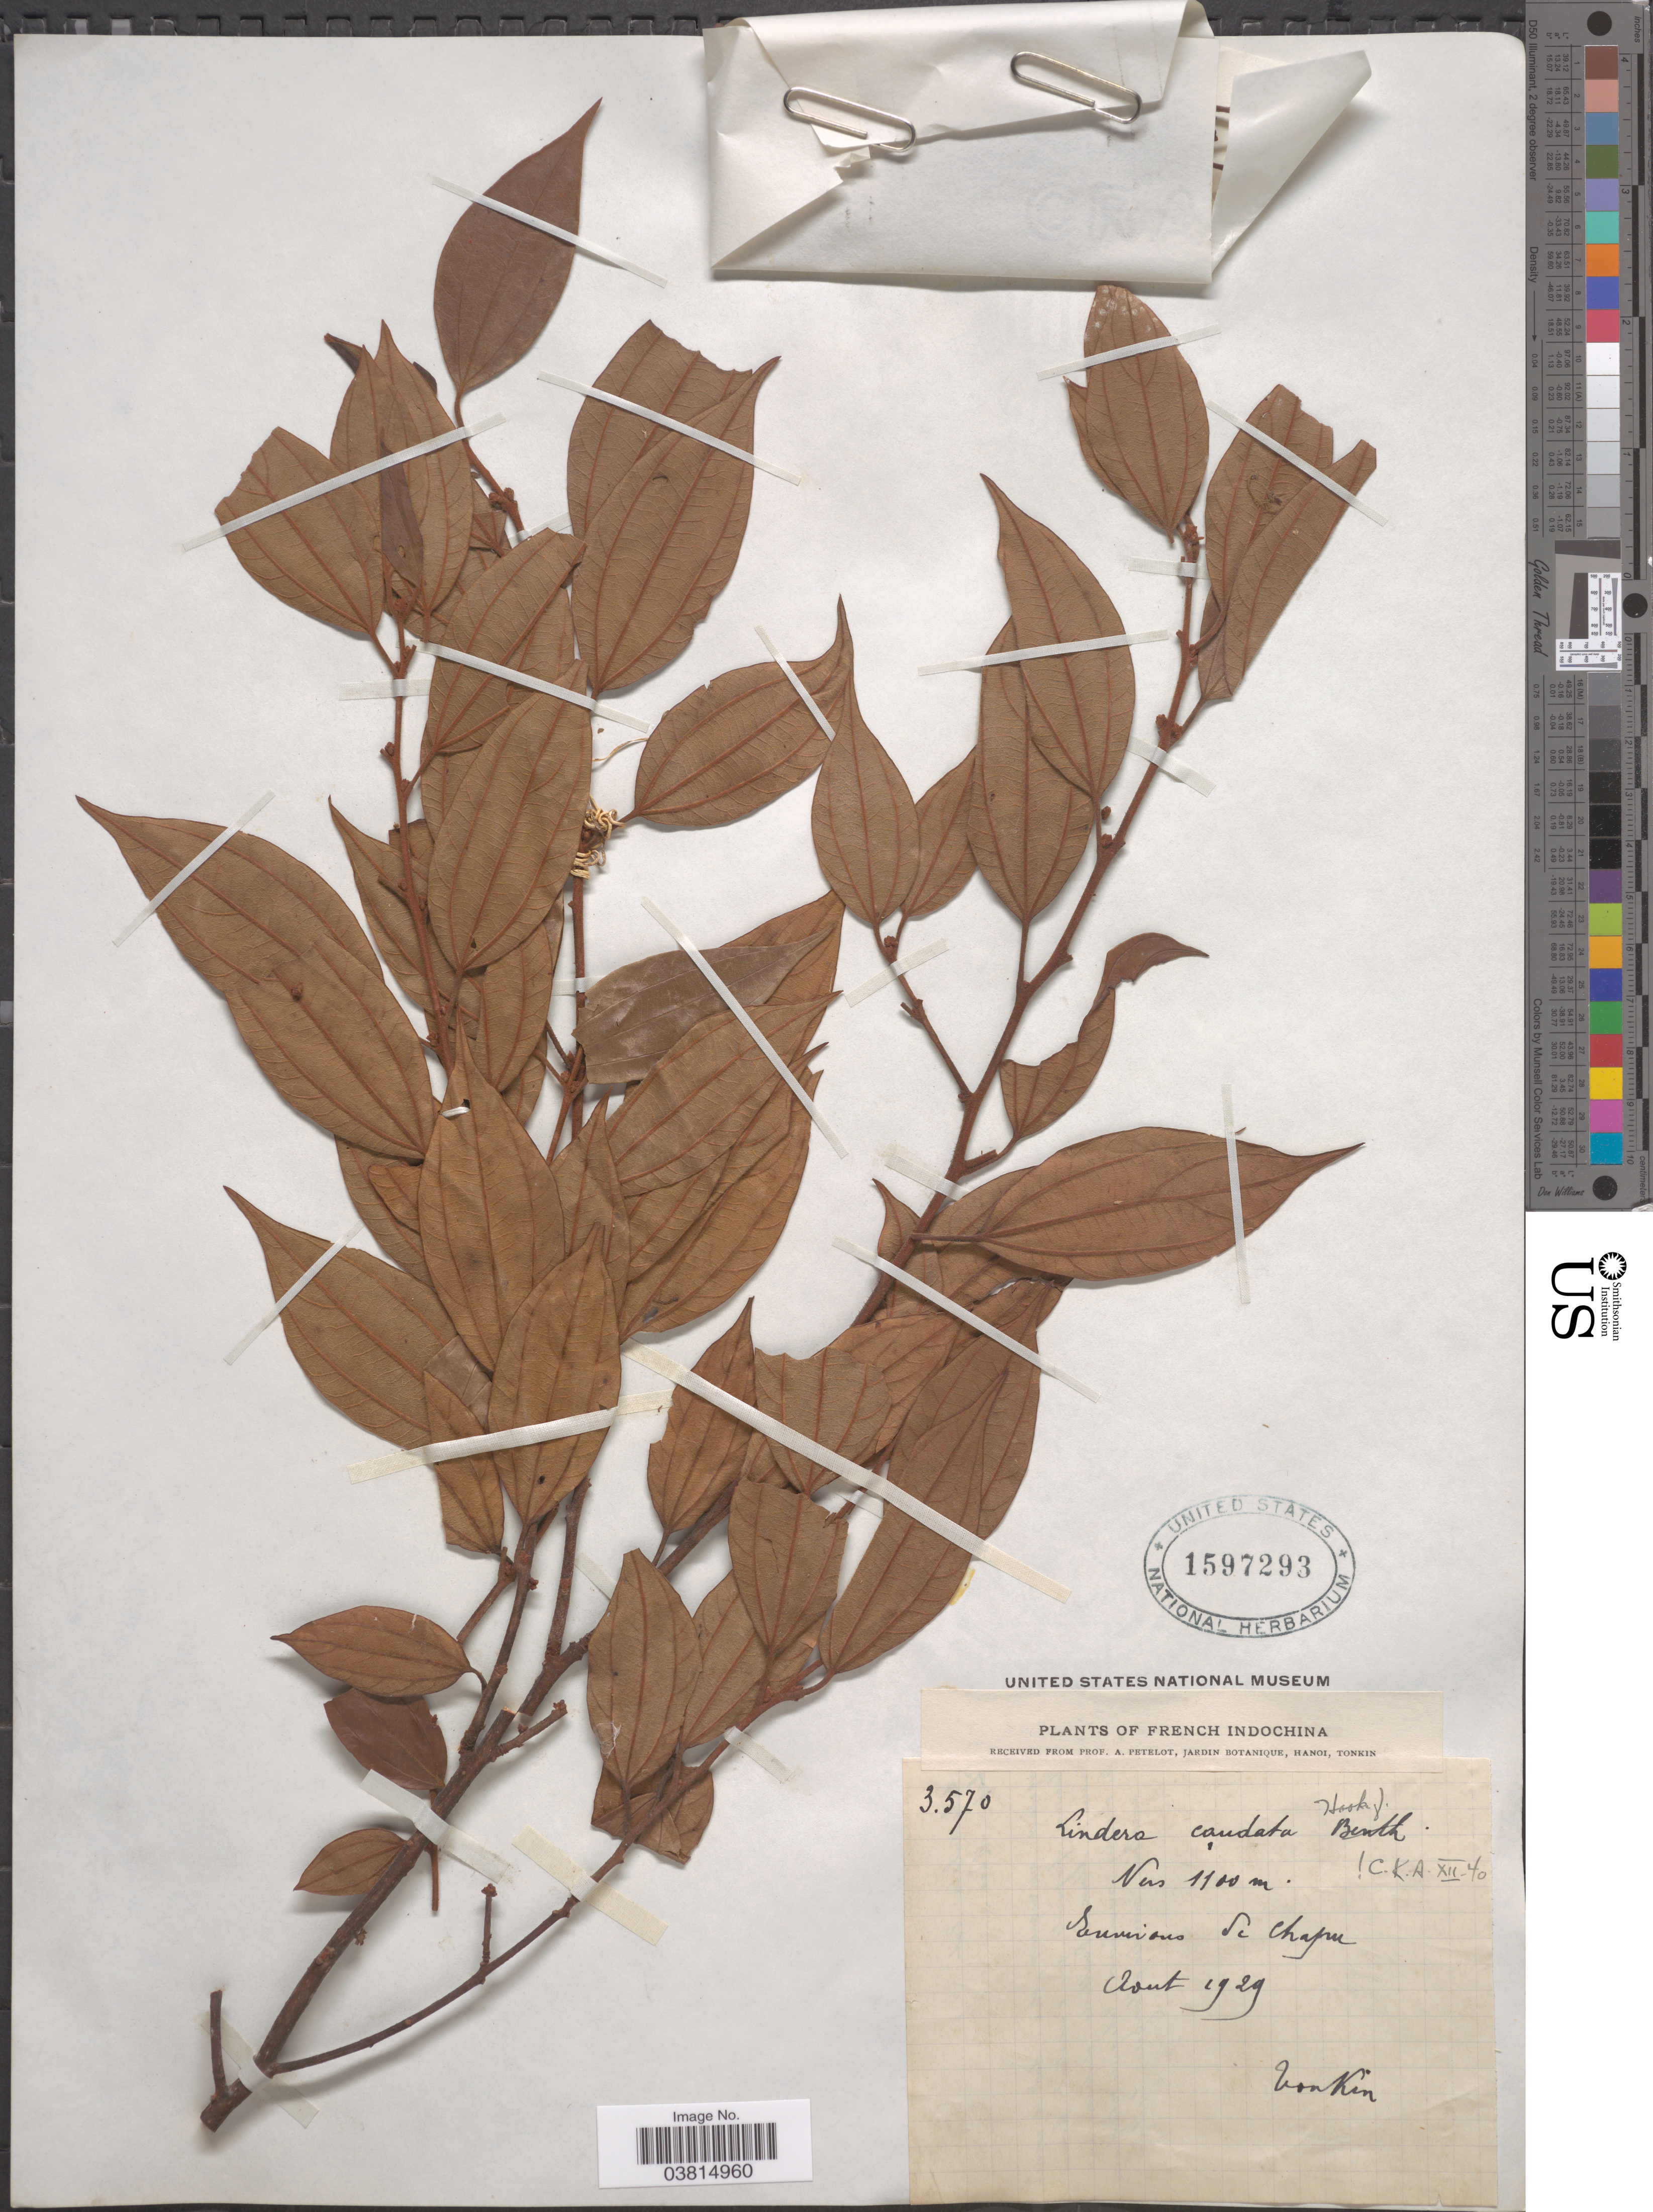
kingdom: Plantae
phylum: Tracheophyta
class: Magnoliopsida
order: Laurales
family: Lauraceae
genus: Lindera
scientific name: Lindera caudata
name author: (Nees) Hook. f.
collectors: A. Petelot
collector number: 3570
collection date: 1929-08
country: Vietnam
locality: French Indochina. Environs de Chapu. Tonkin.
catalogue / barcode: US 1597293